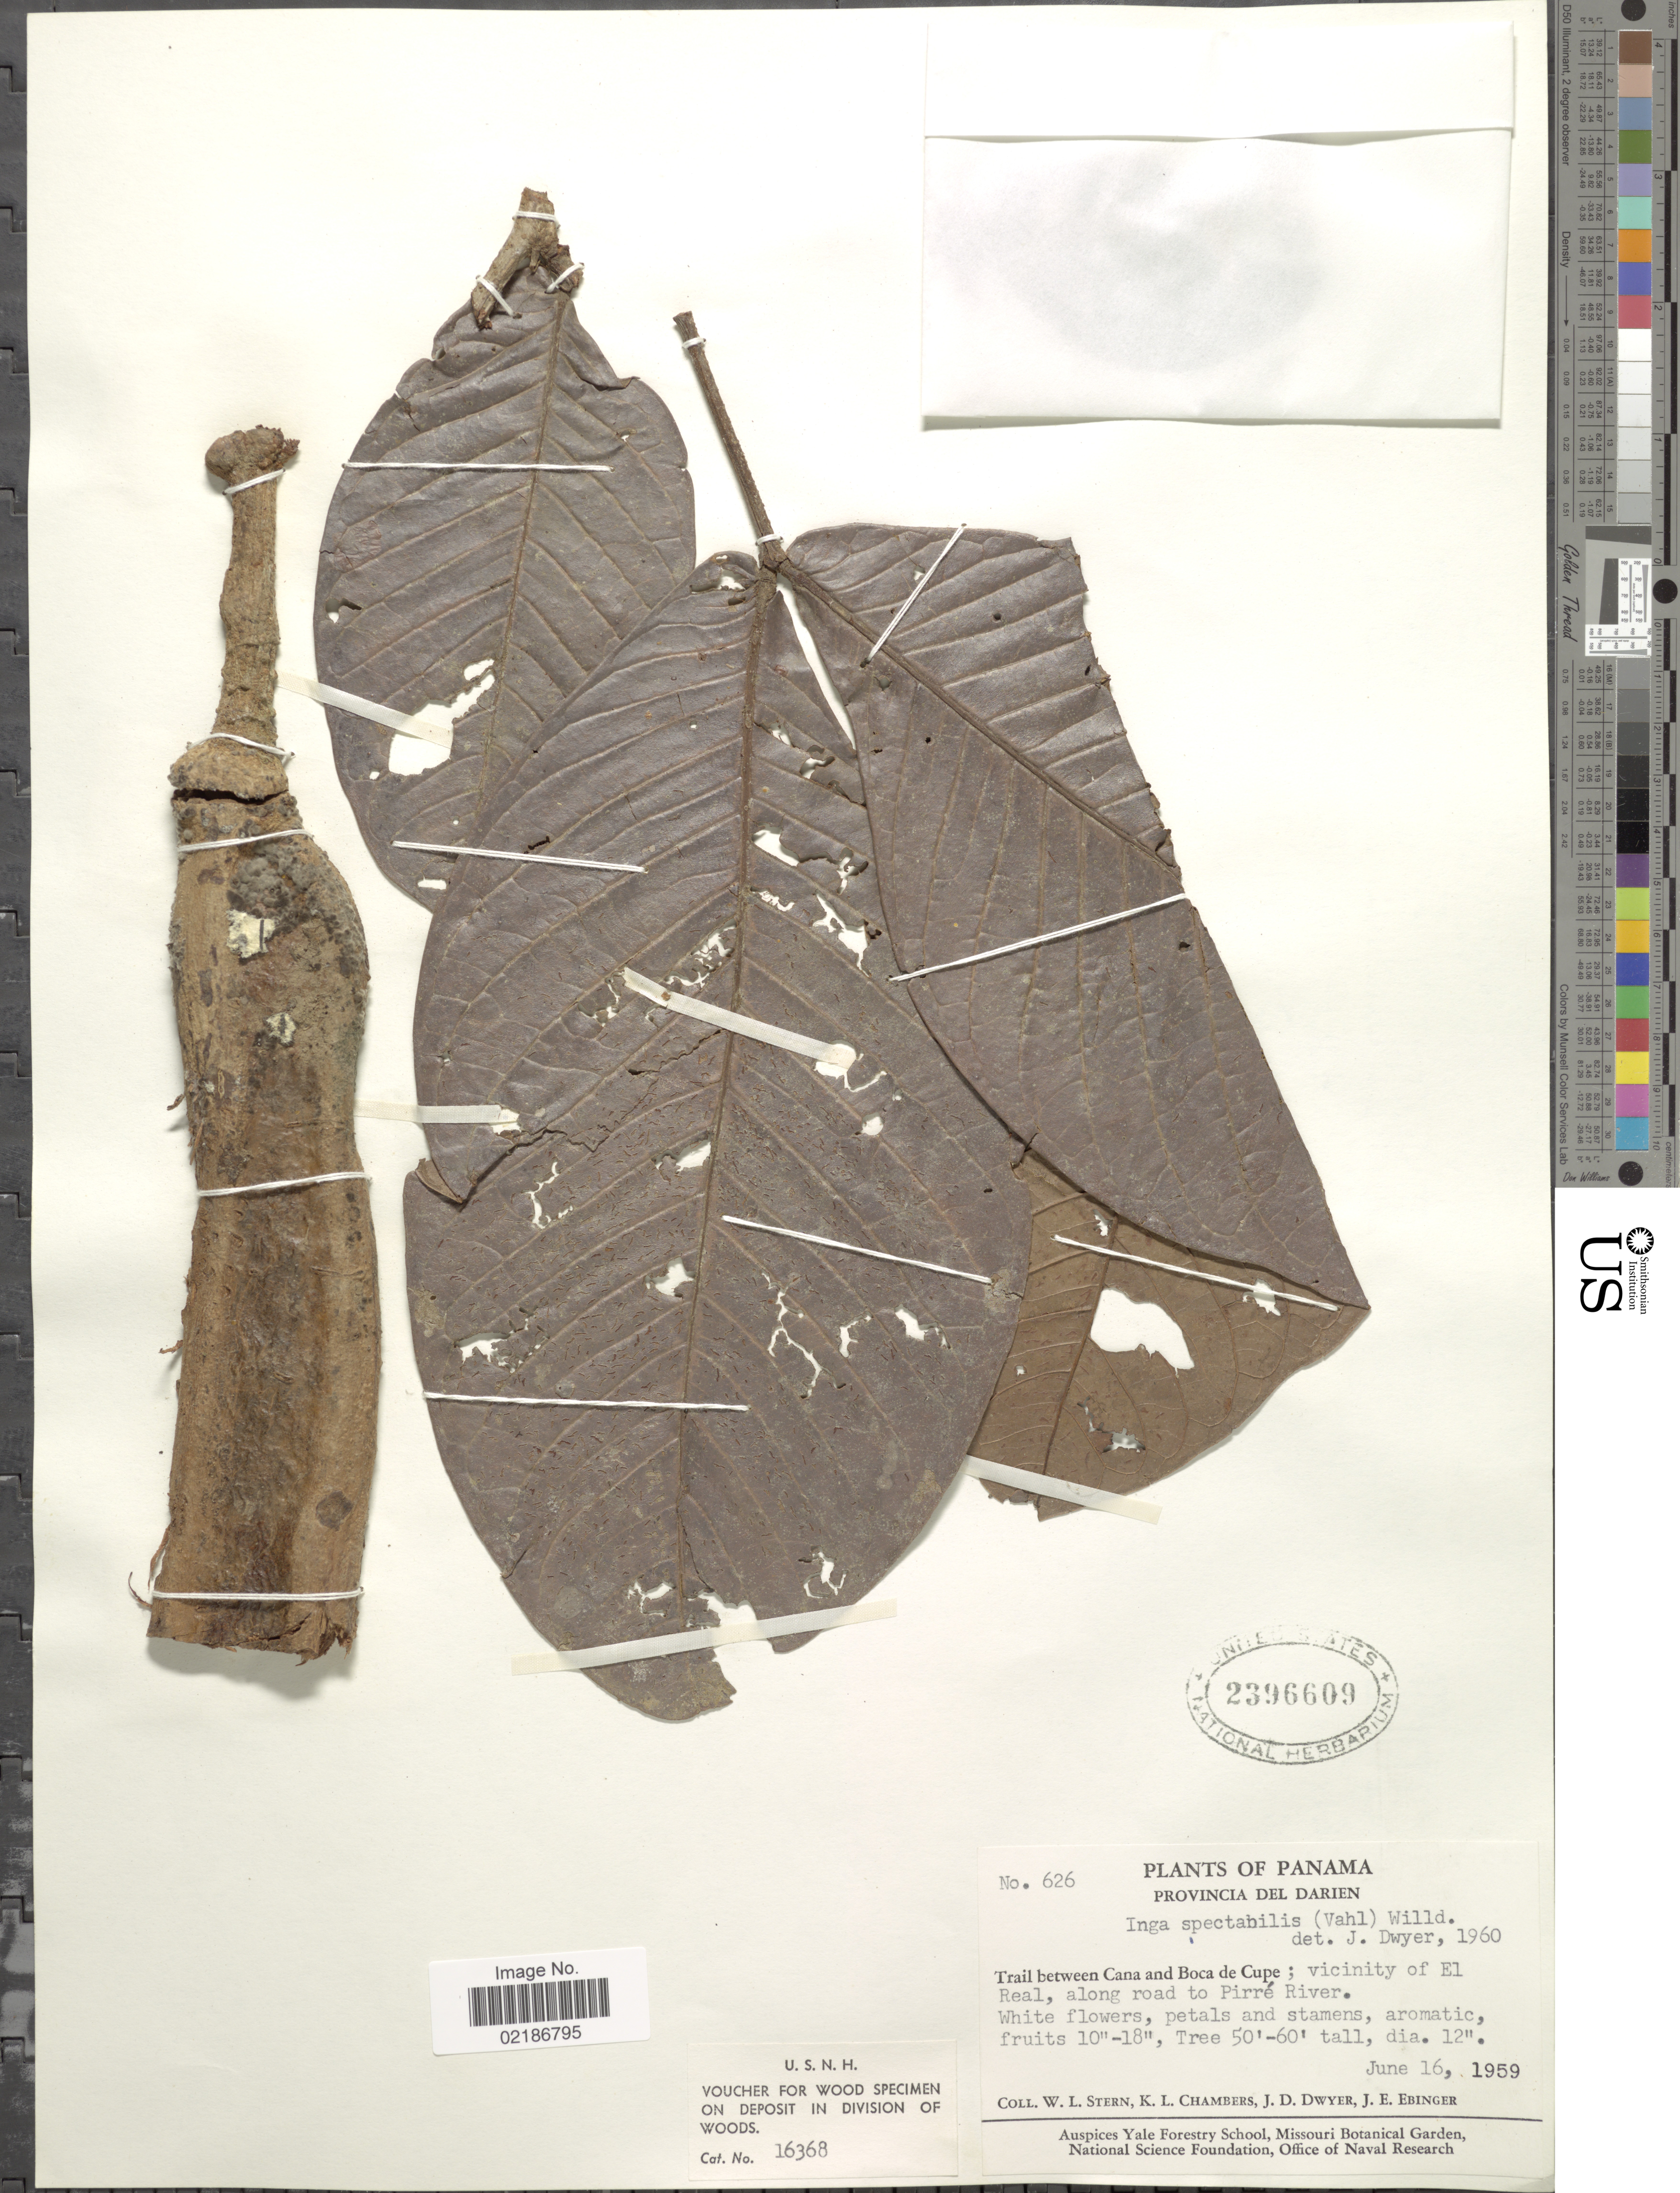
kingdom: Plantae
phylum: Tracheophyta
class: Magnoliopsida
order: Fabales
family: Fabaceae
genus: Inga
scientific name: Inga spectabilis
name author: (Vahl) Willd.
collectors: W. L. Stern, K. Chambers, J. D. Dwyer & J. Ebinger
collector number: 626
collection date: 1959-06-16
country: Panama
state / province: Darién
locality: Trail between Cana and Boca de Cupe, Vicinity of El Real, along road to Pirre River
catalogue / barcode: US 2396609